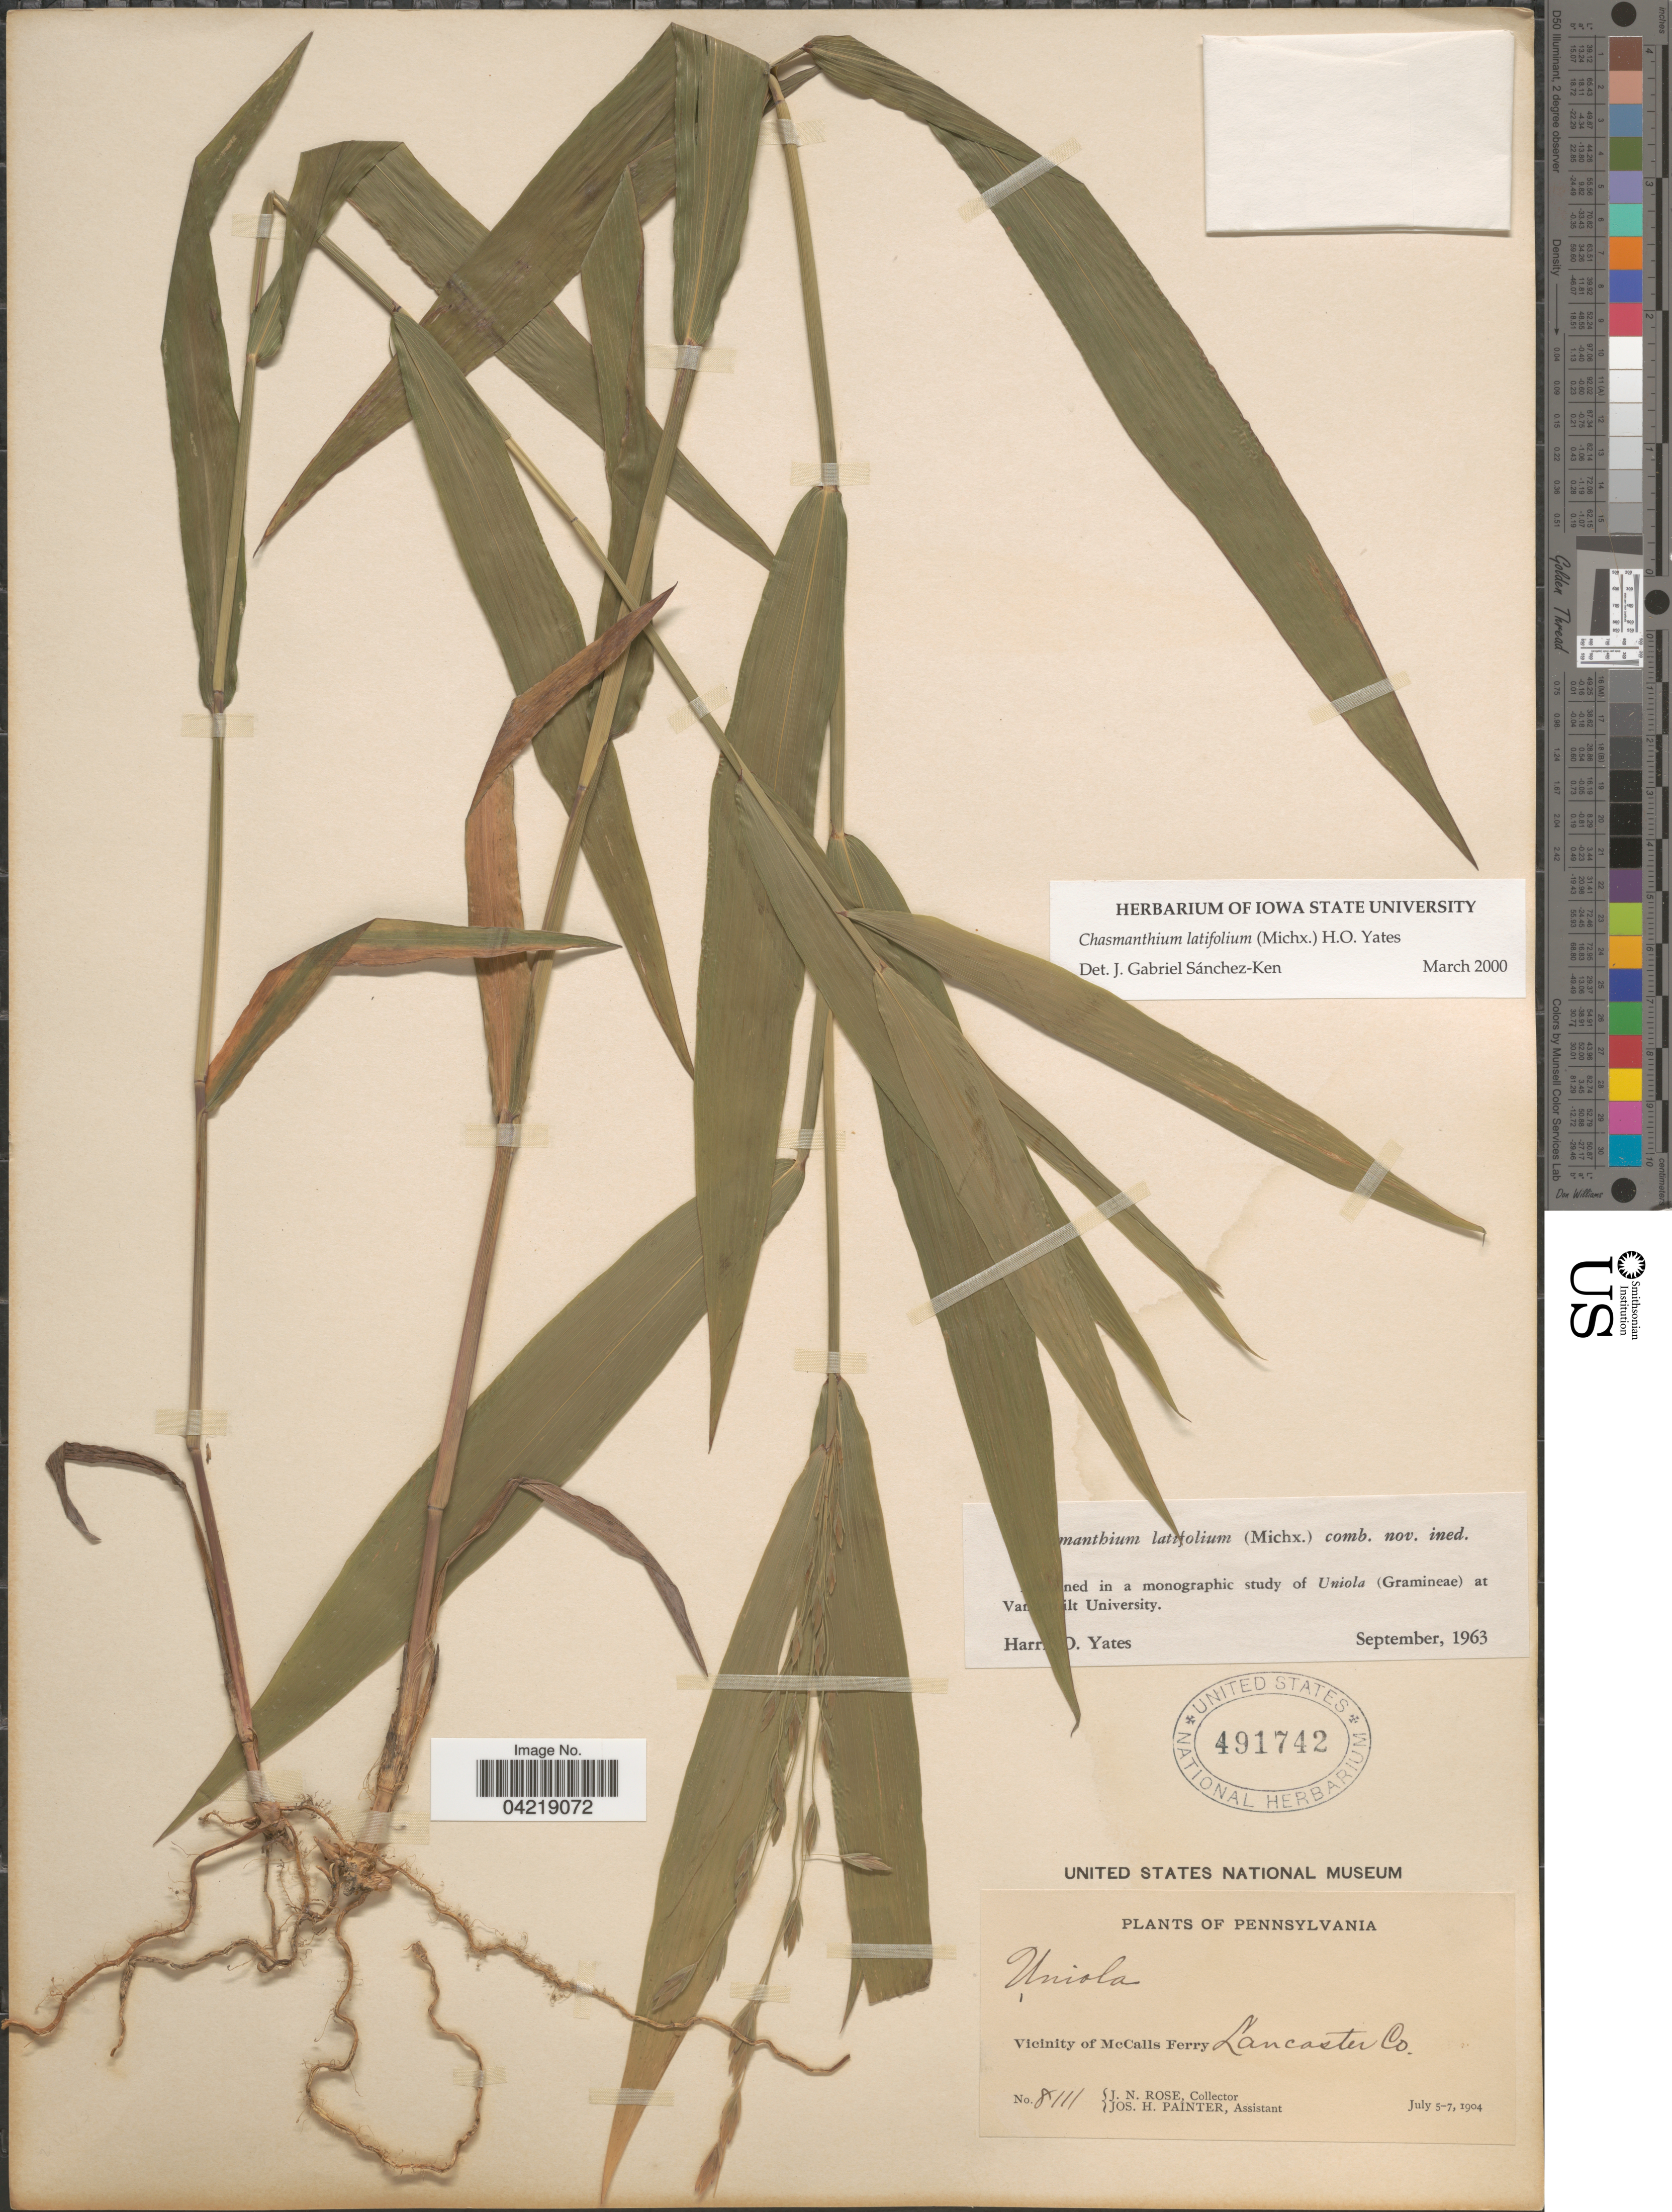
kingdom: Plantae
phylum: Tracheophyta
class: Liliopsida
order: Poales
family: Poaceae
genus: Chasmanthium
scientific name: Chasmanthium latifolium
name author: (Michx.) H.O. Yates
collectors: J. N. Rose & J. H. Painter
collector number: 8111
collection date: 1904-07-05/1904-07-07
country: United States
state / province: Pennsylvania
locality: Vicinity of McCalls Ferry Lancaster Co.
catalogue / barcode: US 491742